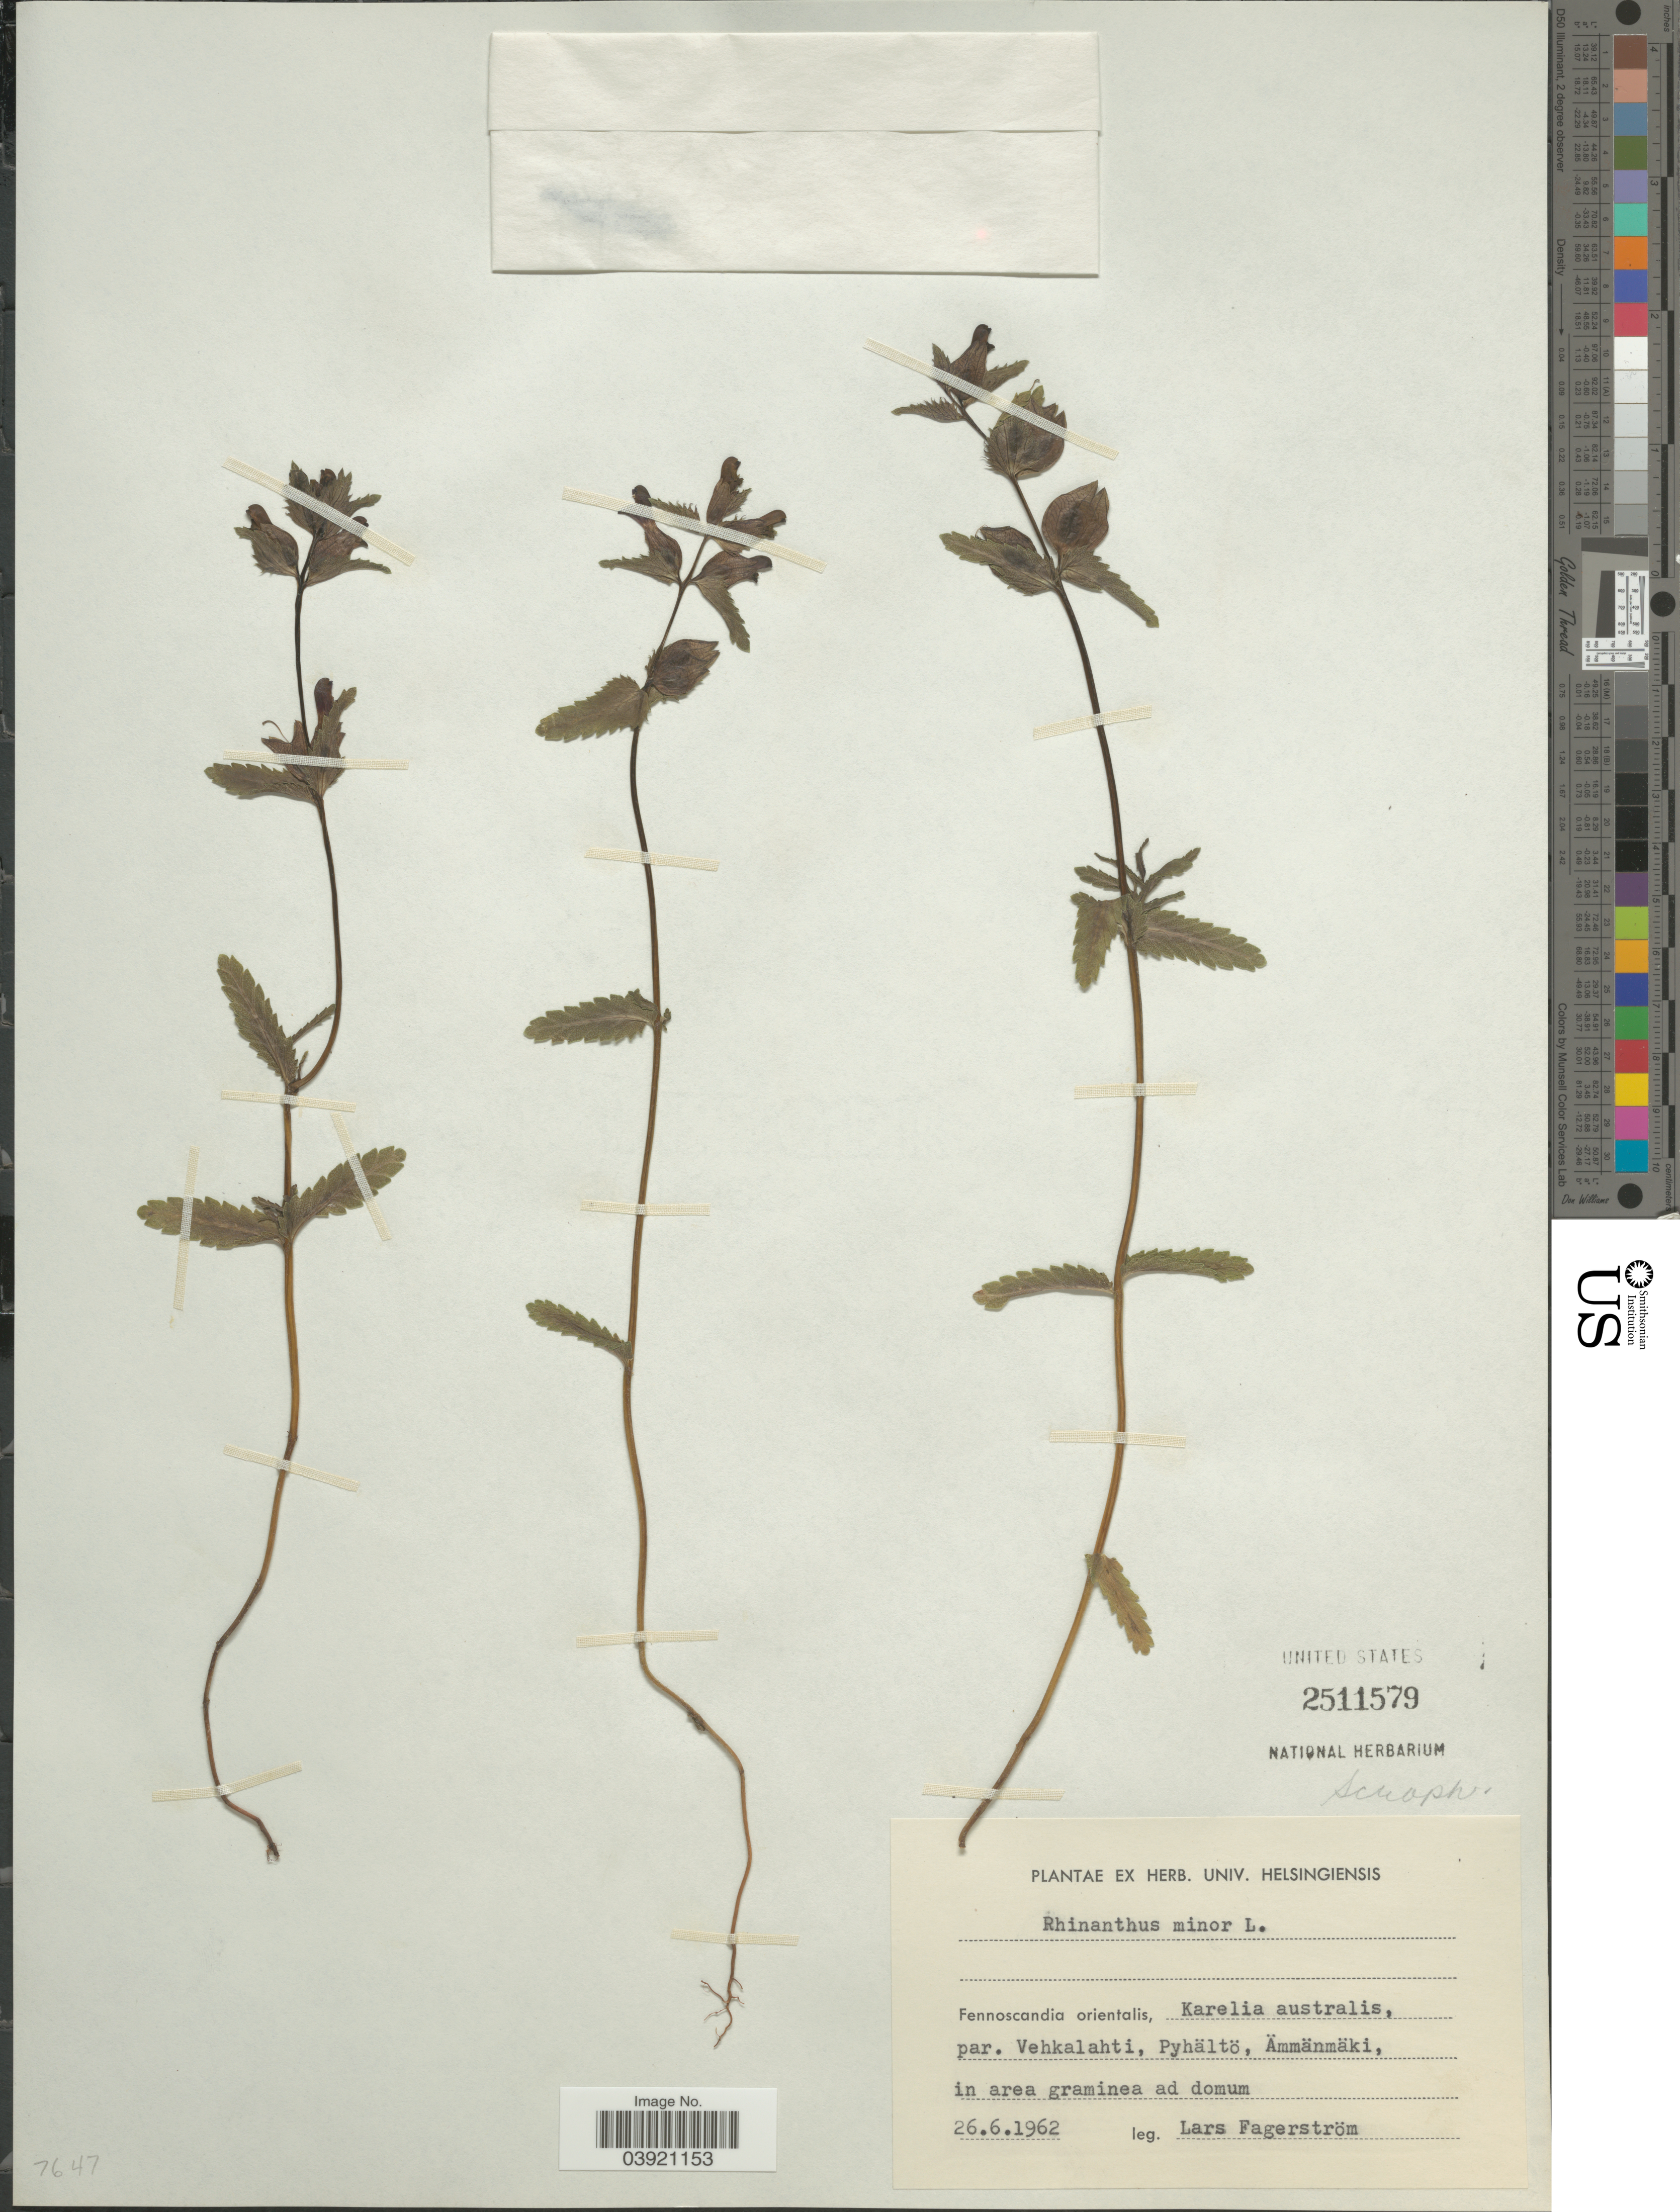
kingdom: Plantae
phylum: Tracheophyta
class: Magnoliopsida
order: Lamiales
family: Orobanchaceae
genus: Rhinanthus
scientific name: Rhinanthus minor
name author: L.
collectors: L. Fagerstrom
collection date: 1962-06-26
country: Finland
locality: Fennoscandia orientalis, Karelia australis, par. Vehkalahti, Pyhältö, Ämmänmäki, in area graminea ad domum.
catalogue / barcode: US 2511579